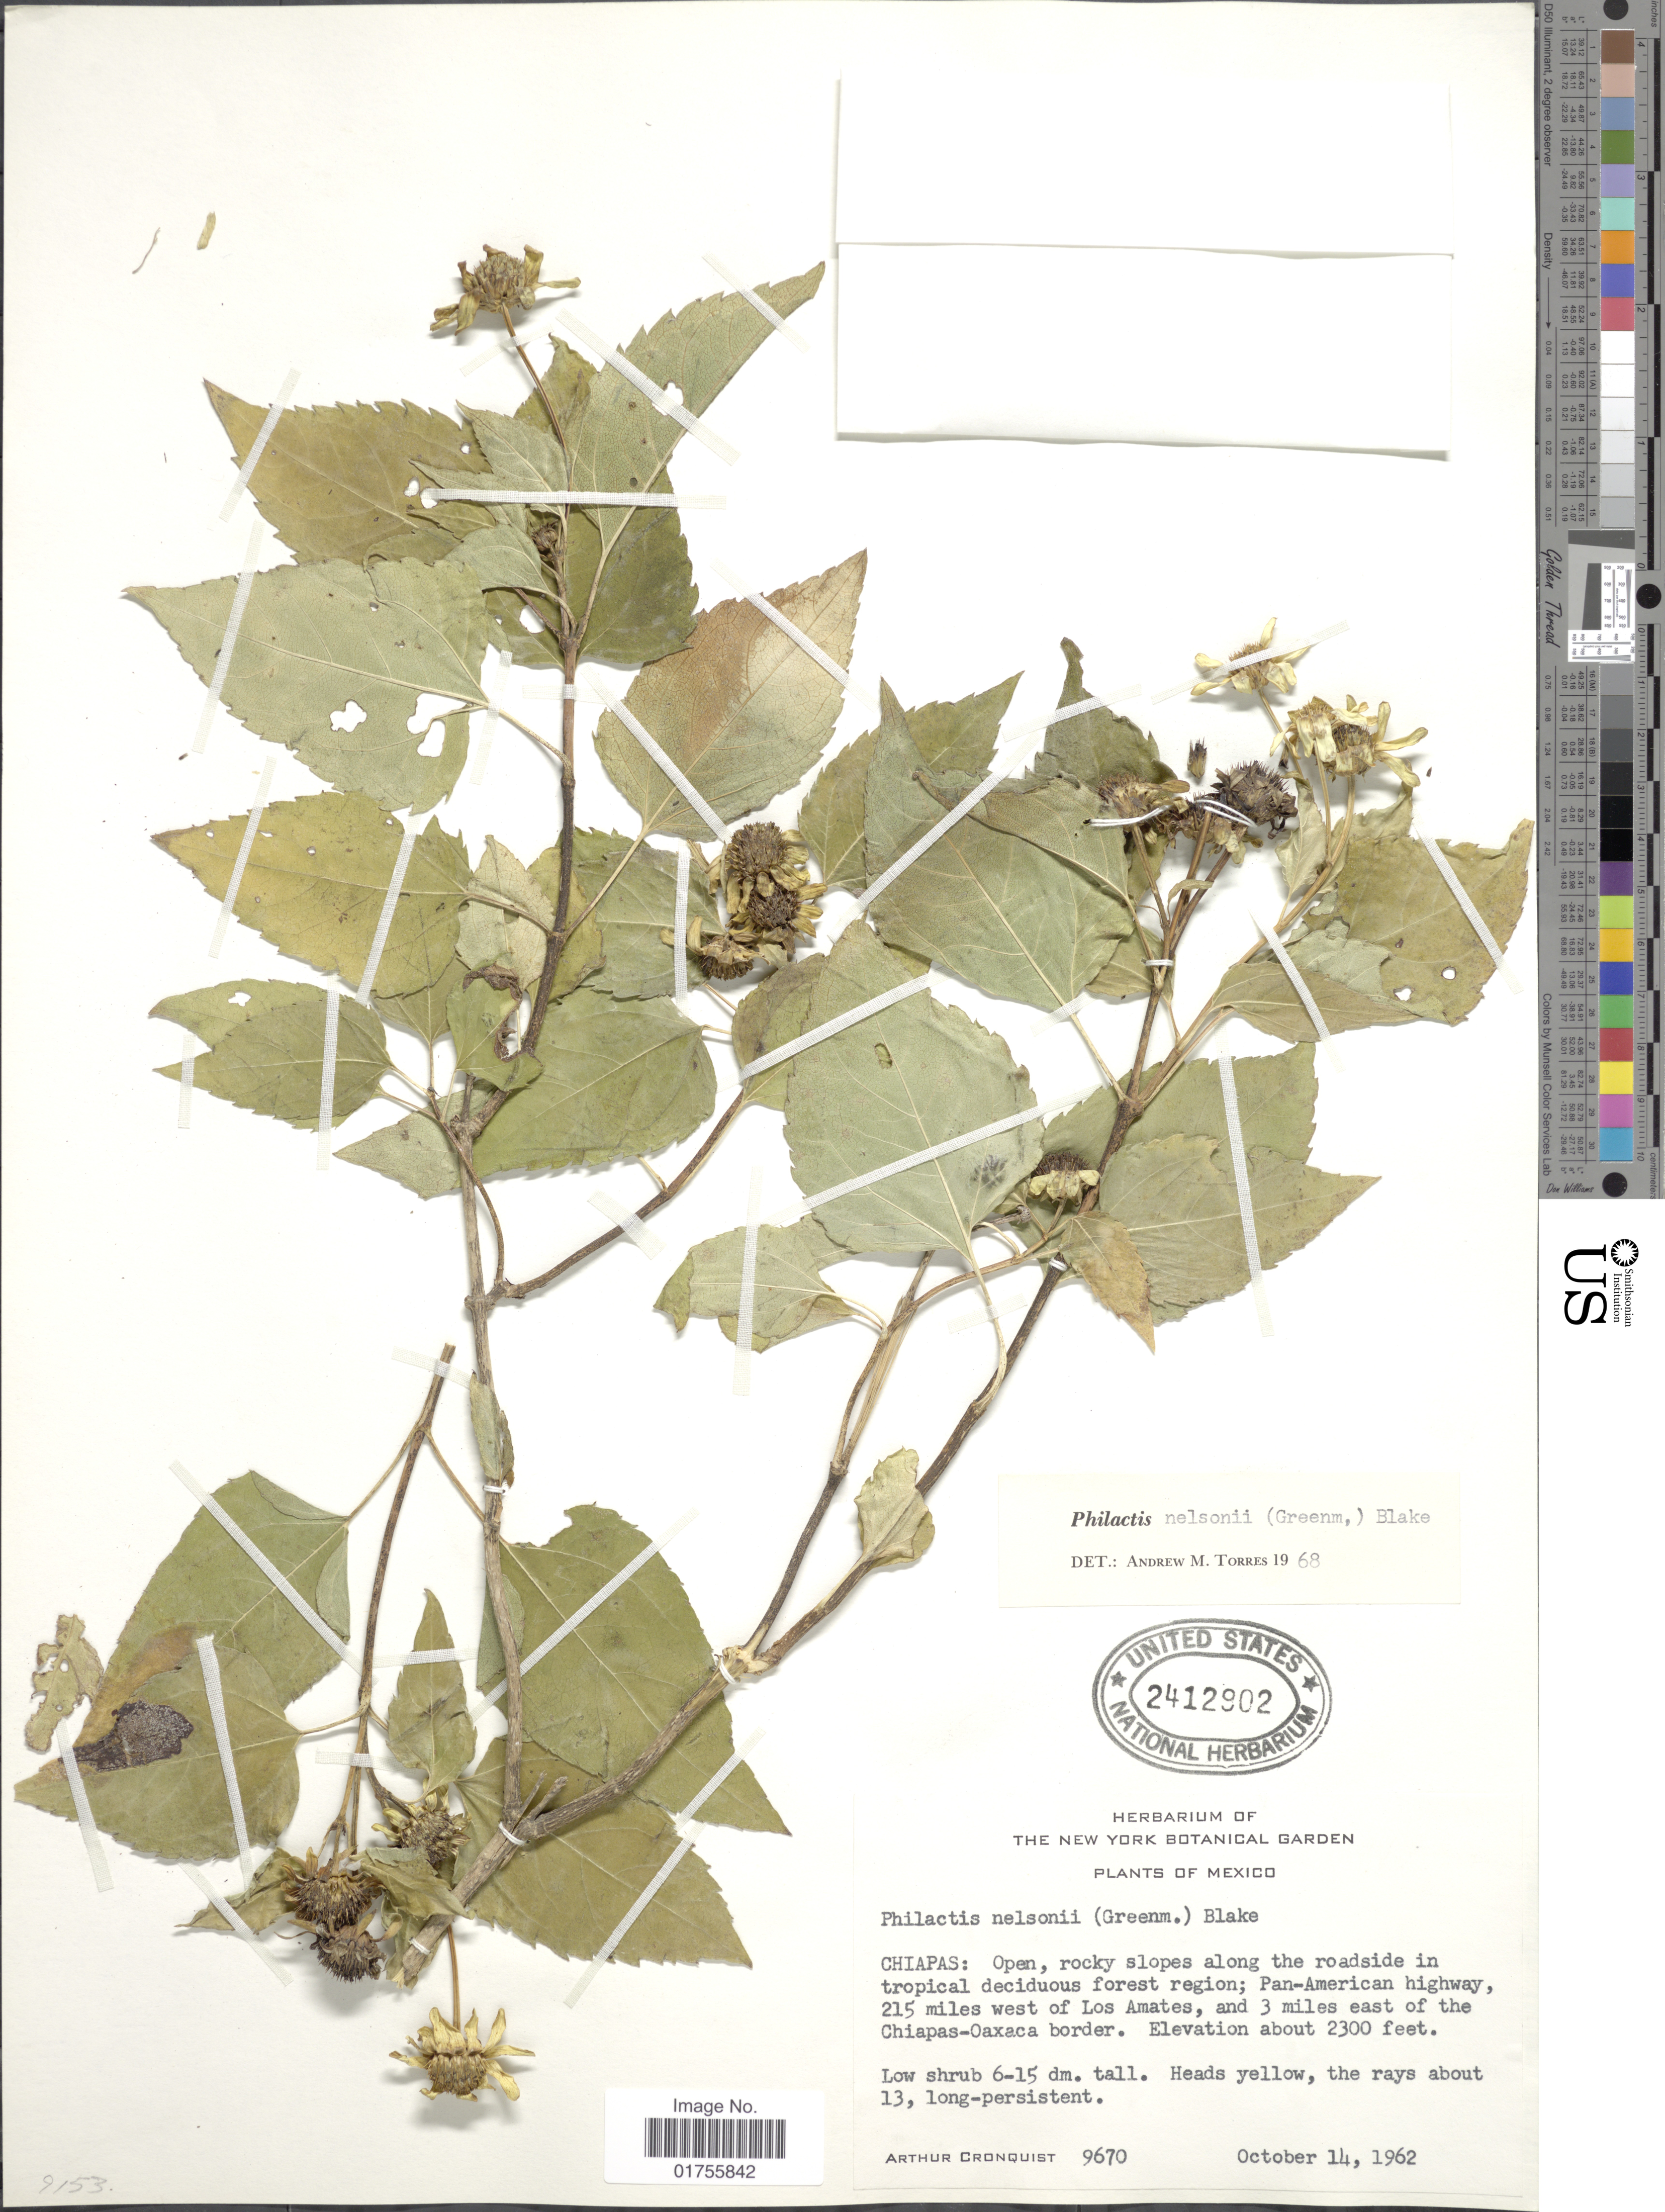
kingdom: Plantae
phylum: Tracheophyta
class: Magnoliopsida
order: Asterales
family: Asteraceae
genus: Philactis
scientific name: Philactis nelsonii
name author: (Greenm.) Blake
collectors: A. J. Cronquist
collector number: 9670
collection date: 1962-10-14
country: Mexico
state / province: Chiapas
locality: Chiapas: Pan-American Highway, 215 miles west of Los Amates, and 3 miles east of the Chiapas-Oaxaca border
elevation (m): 701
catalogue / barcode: US 2412902